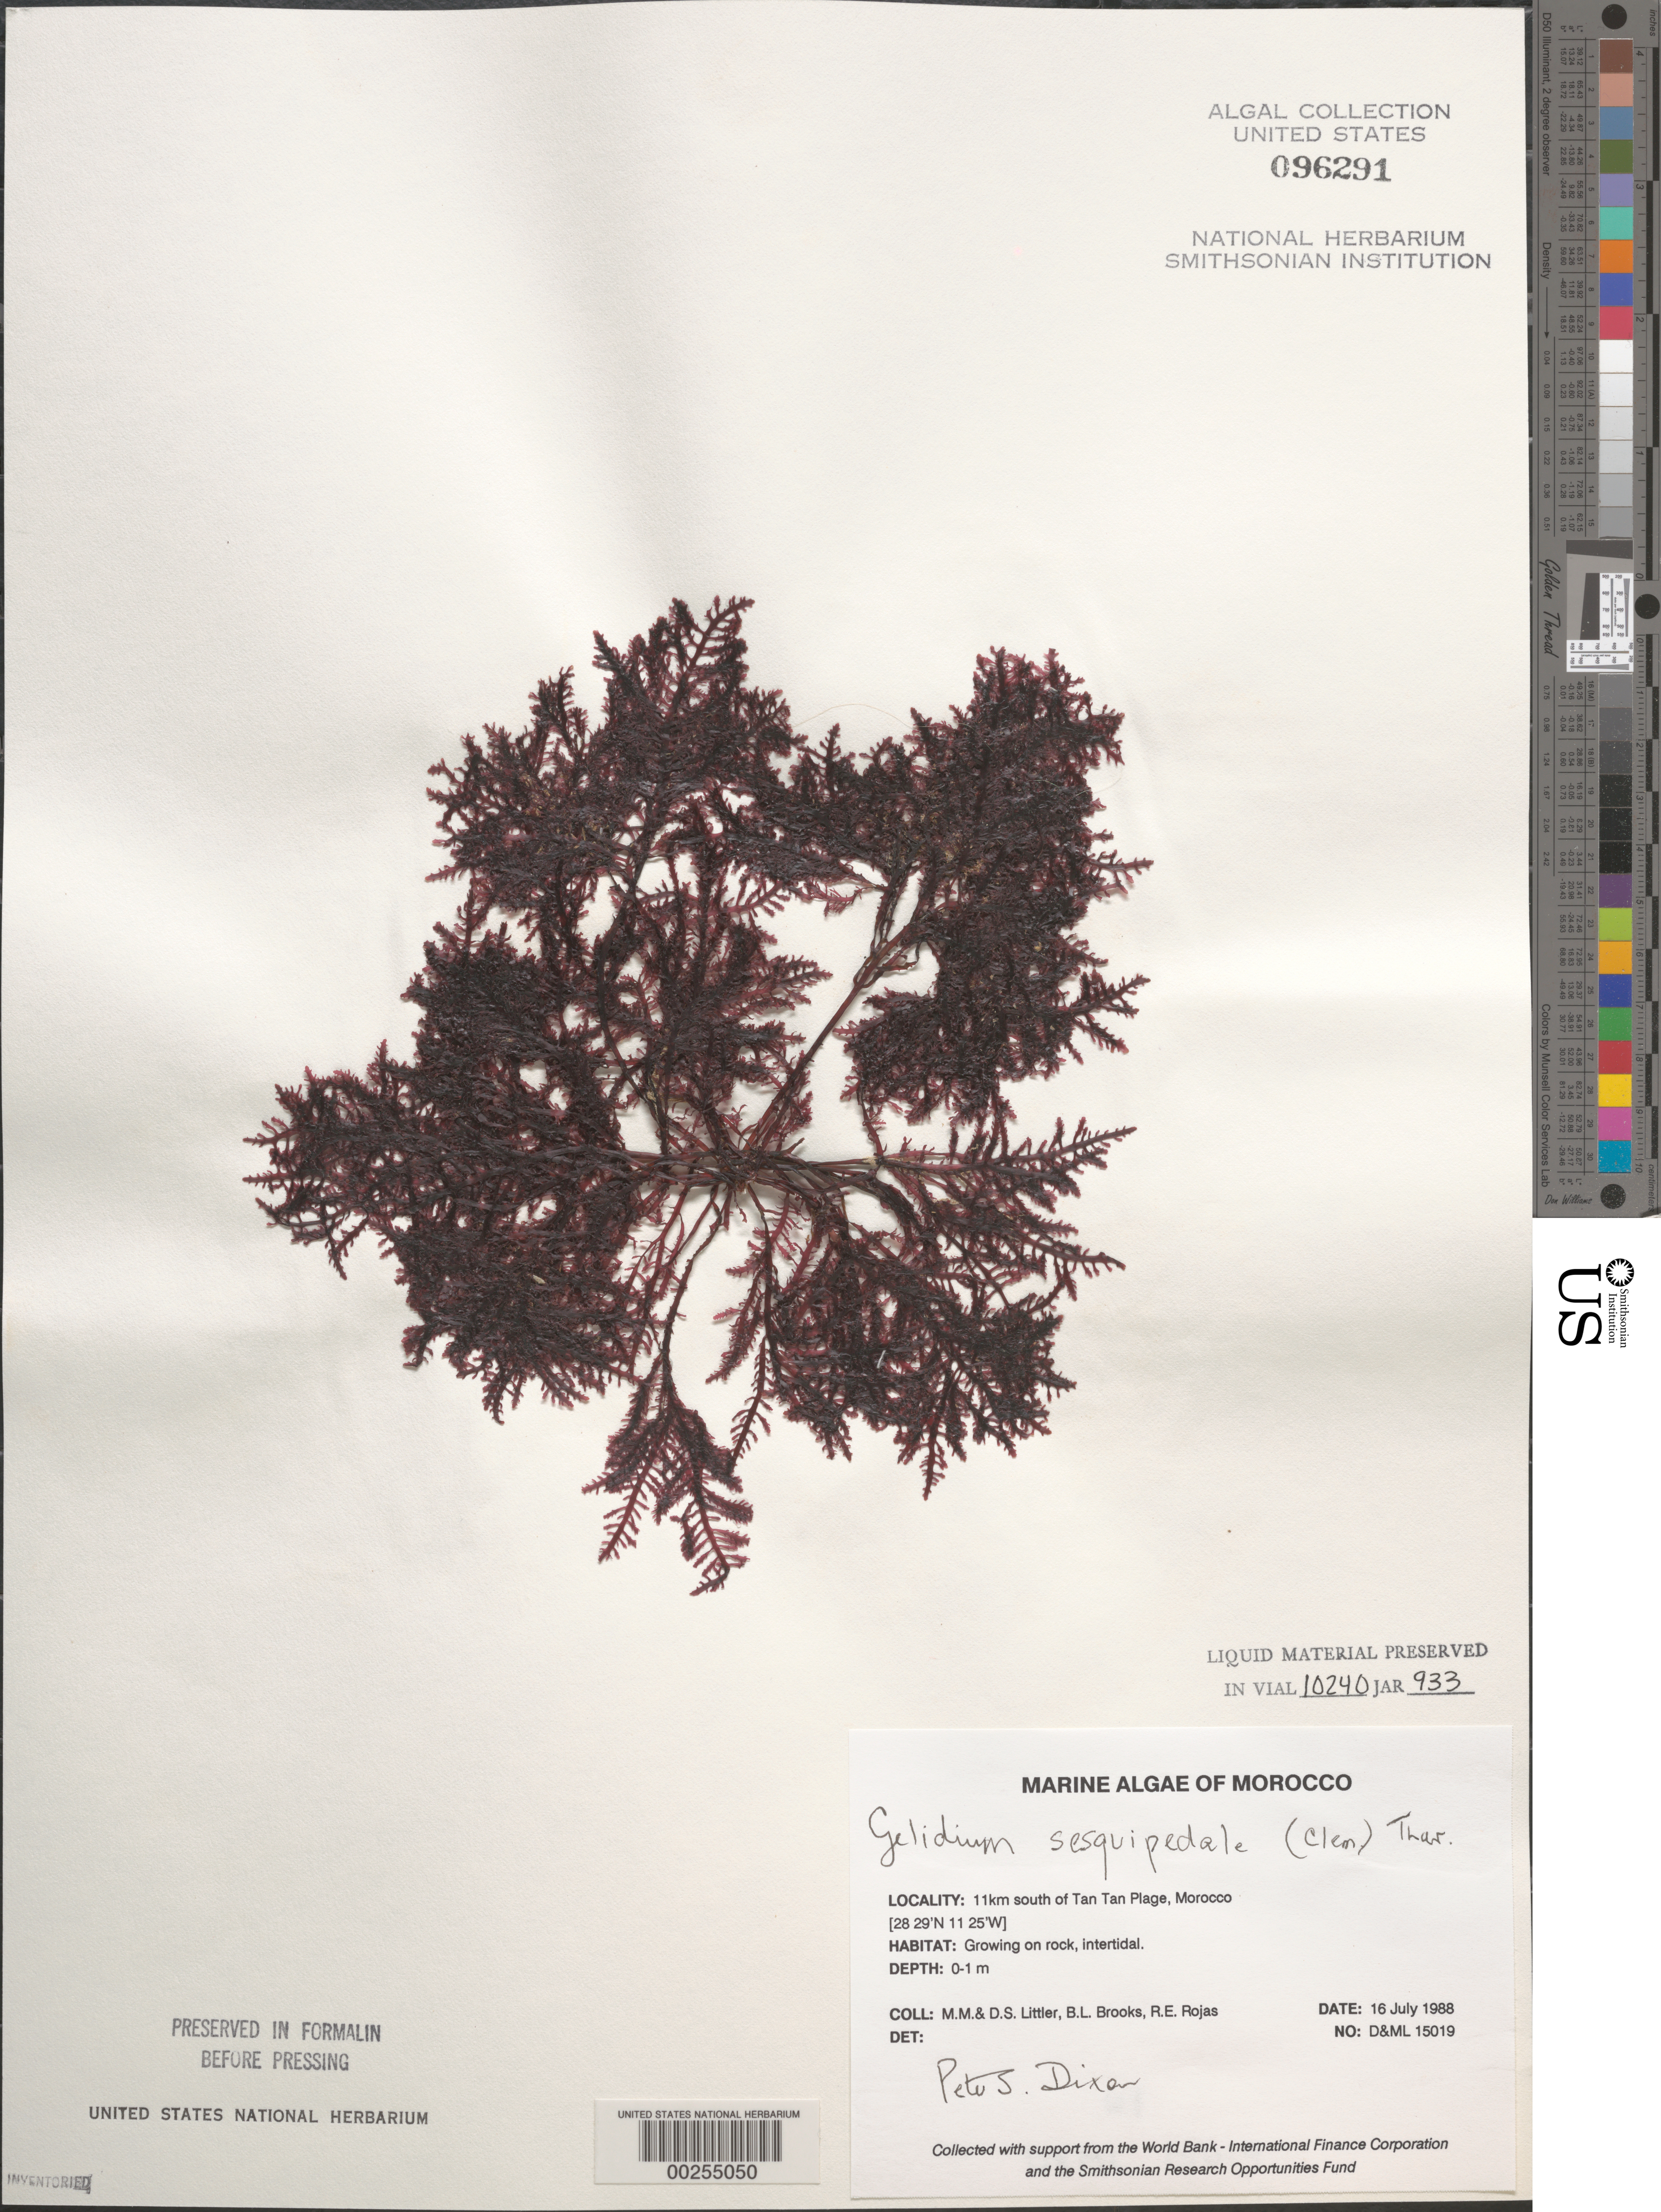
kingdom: Plantae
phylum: Rhodophyta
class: Florideophyceae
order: Gelidiales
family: Gelidiaceae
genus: Gelidium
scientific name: Gelidium corneum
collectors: M. M. Littler, D. S. Littler, B. Brooks & R. Rojas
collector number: D&ML 15019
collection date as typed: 16 Jul 1988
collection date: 1988-07-16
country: Morocco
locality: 11 km south of Tan Tan Plage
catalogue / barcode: US 96291